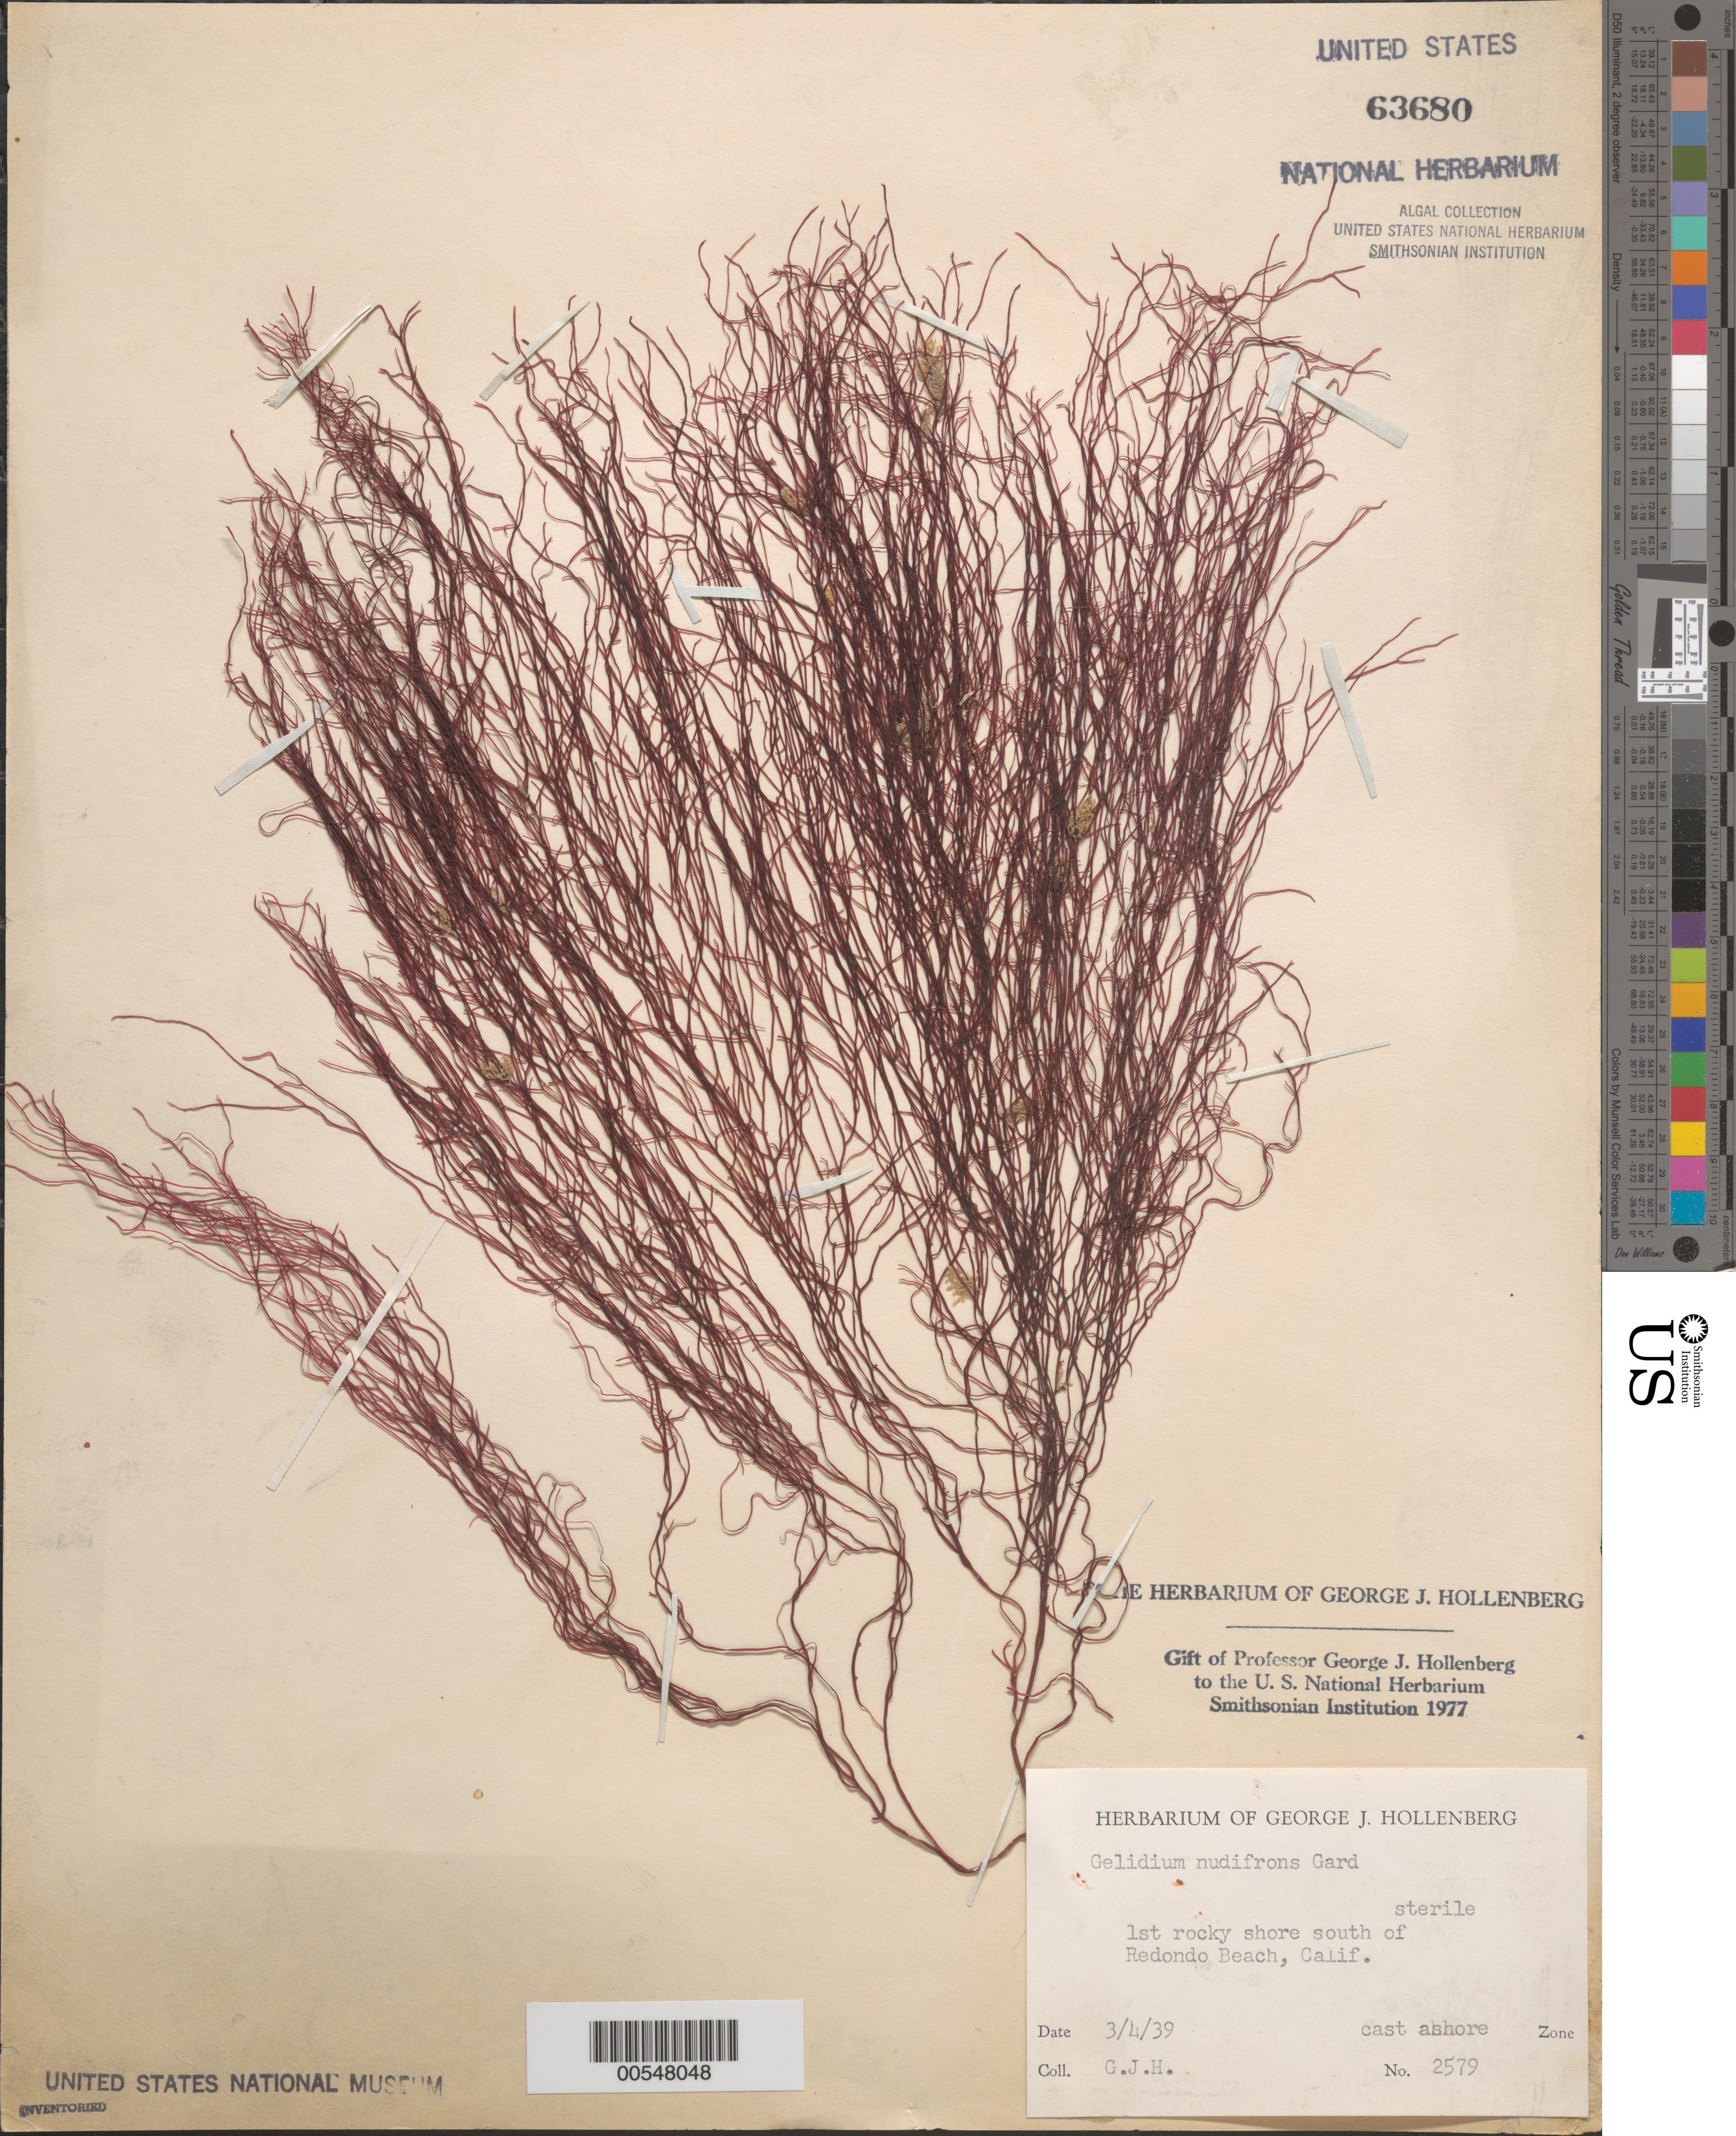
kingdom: Plantae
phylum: Rhodophyta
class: Florideophyceae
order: Gelidiales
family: Gelidiaceae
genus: Gelidium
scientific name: Gelidium nudifrons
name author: N.L. Gardner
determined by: Hollenberg, George J.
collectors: G. Hollenberg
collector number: GJH 2579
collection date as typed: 04 Mar 1939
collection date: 1939-03-04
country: United States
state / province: California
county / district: Los Angeles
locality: South of Redondo Beach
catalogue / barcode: US 63680